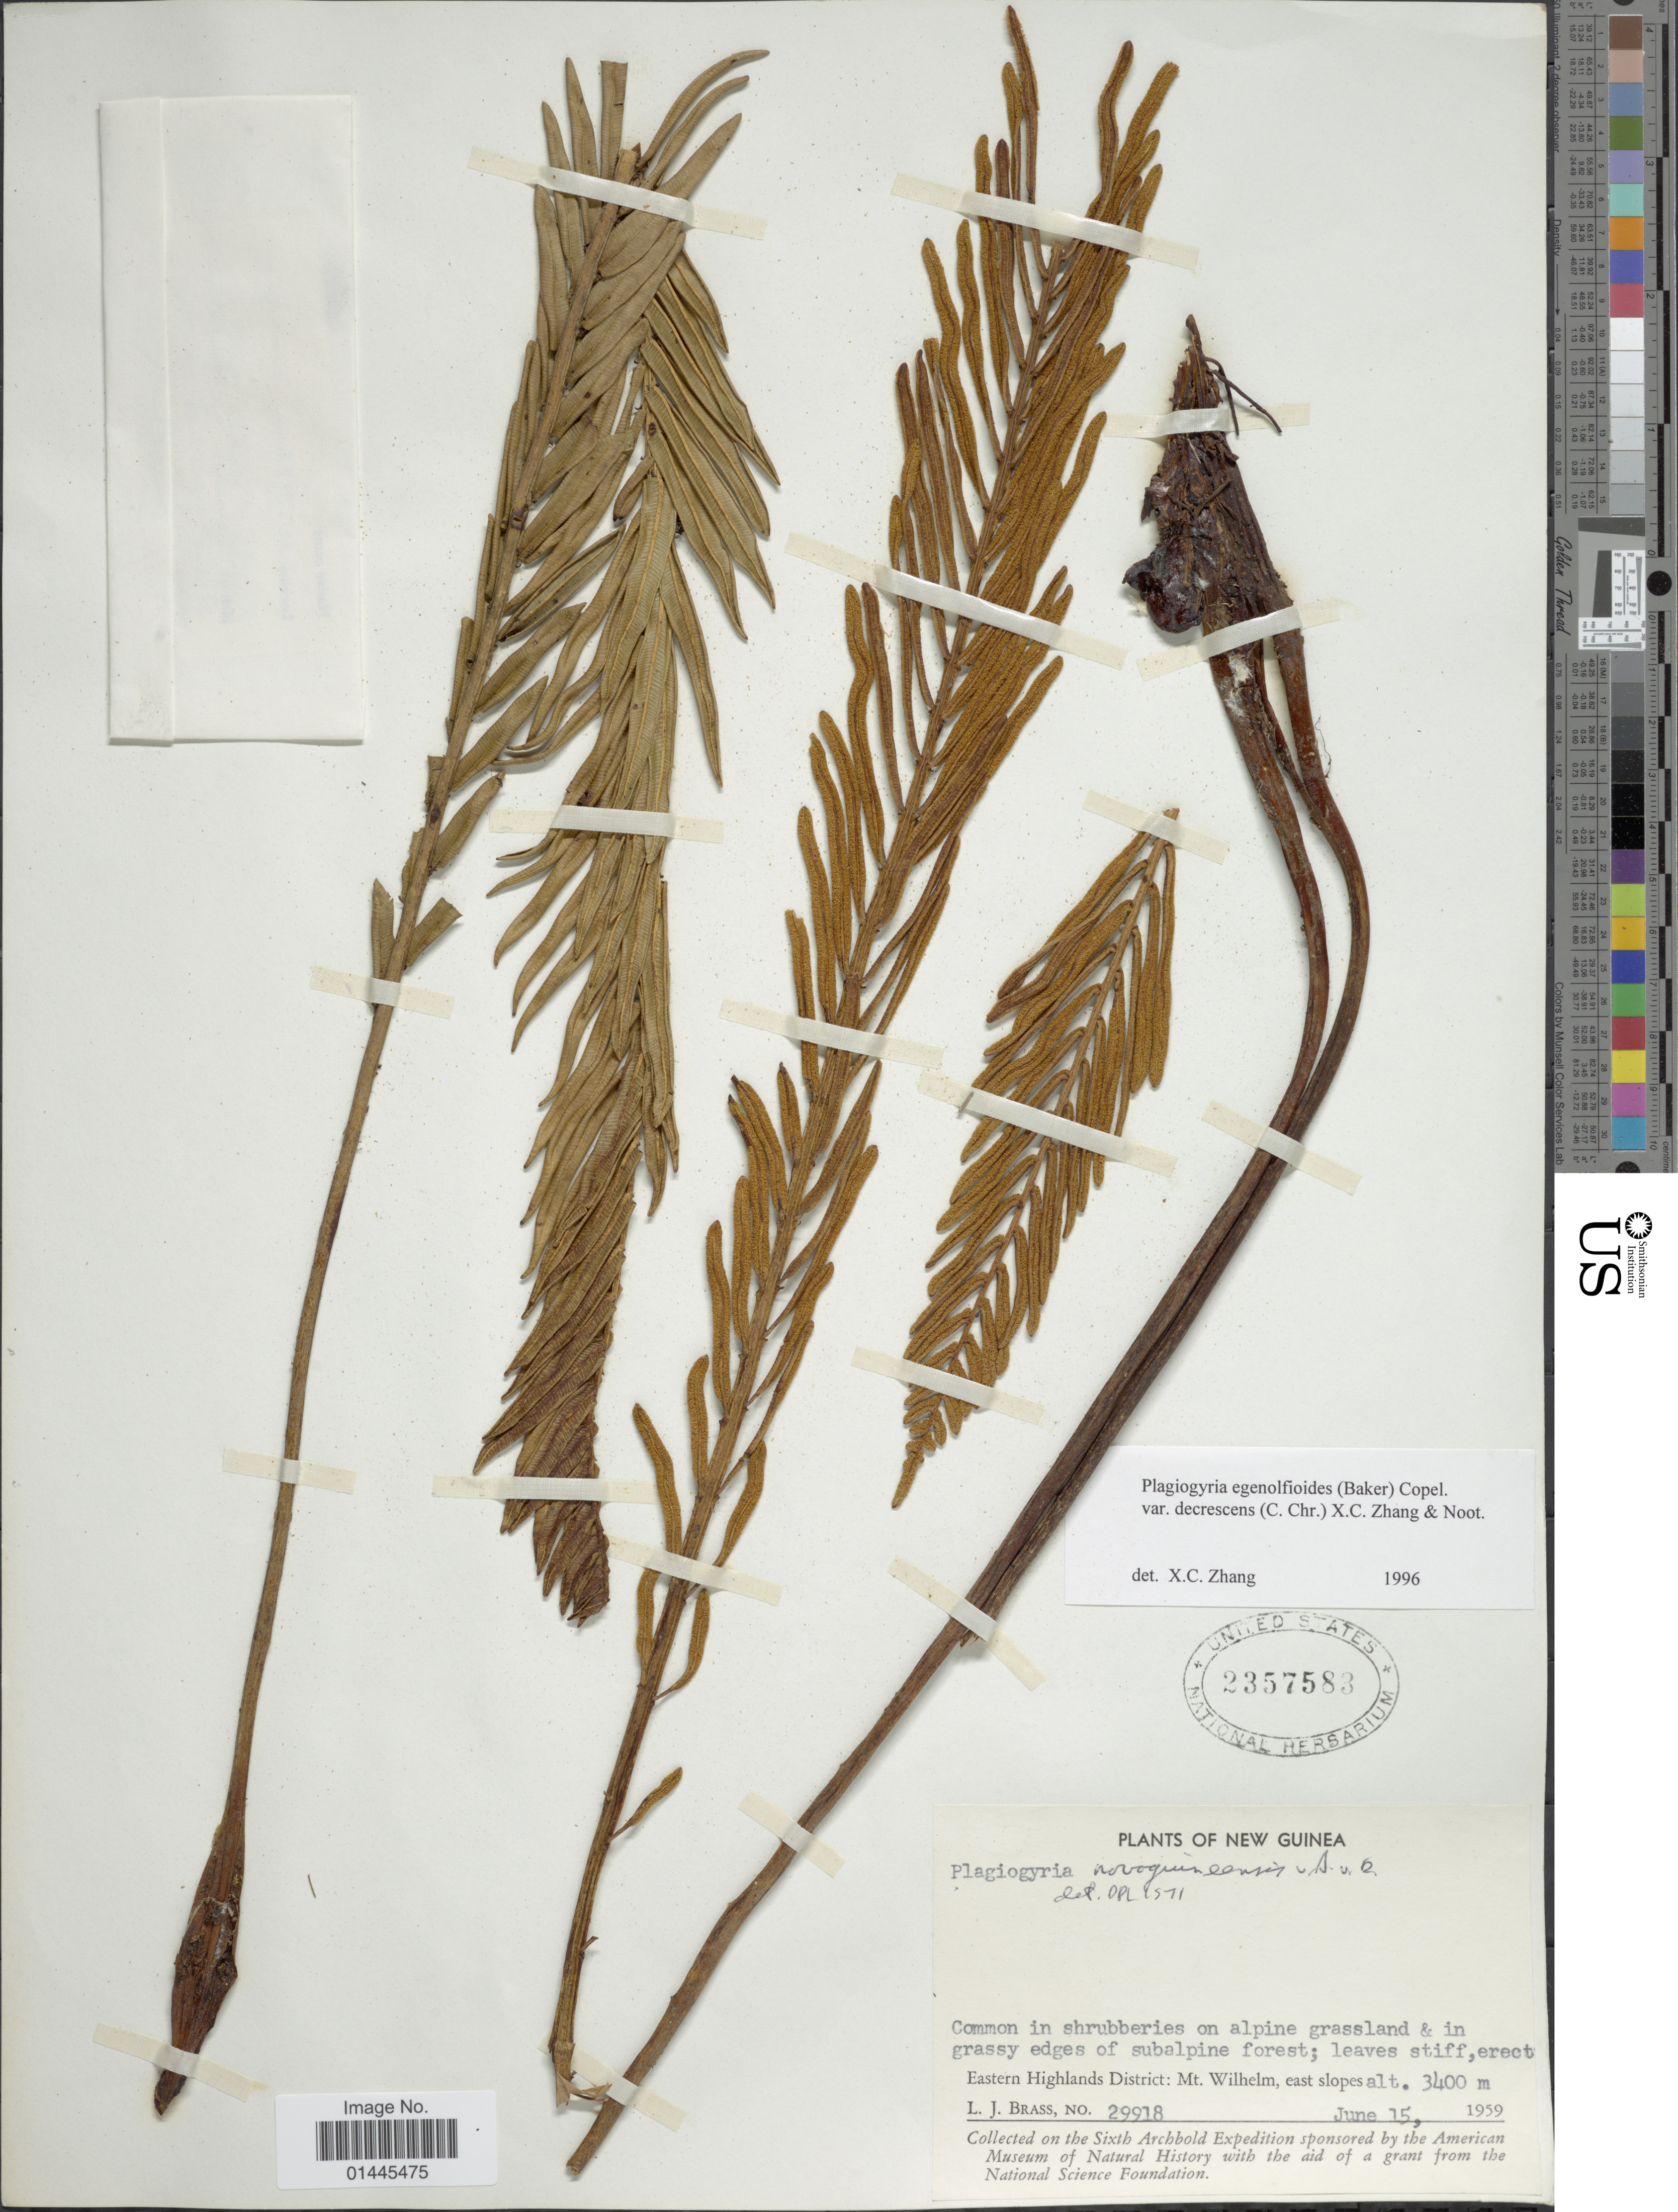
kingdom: Plantae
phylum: Tracheophyta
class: Polypodiopsida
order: Cyatheales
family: Plagiogyriaceae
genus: Plagiogyria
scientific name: Plagiogyria egenolfioides var. decrescens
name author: (C. Chr.) X.C. Zhang & Noot.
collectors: L. J. Brass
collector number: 29918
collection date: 1959-06-15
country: Papua New Guinea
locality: New Guinea, Eastern Highlands District: Mt. Wilhelm. east slopes.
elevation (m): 3400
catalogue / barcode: US 2357583